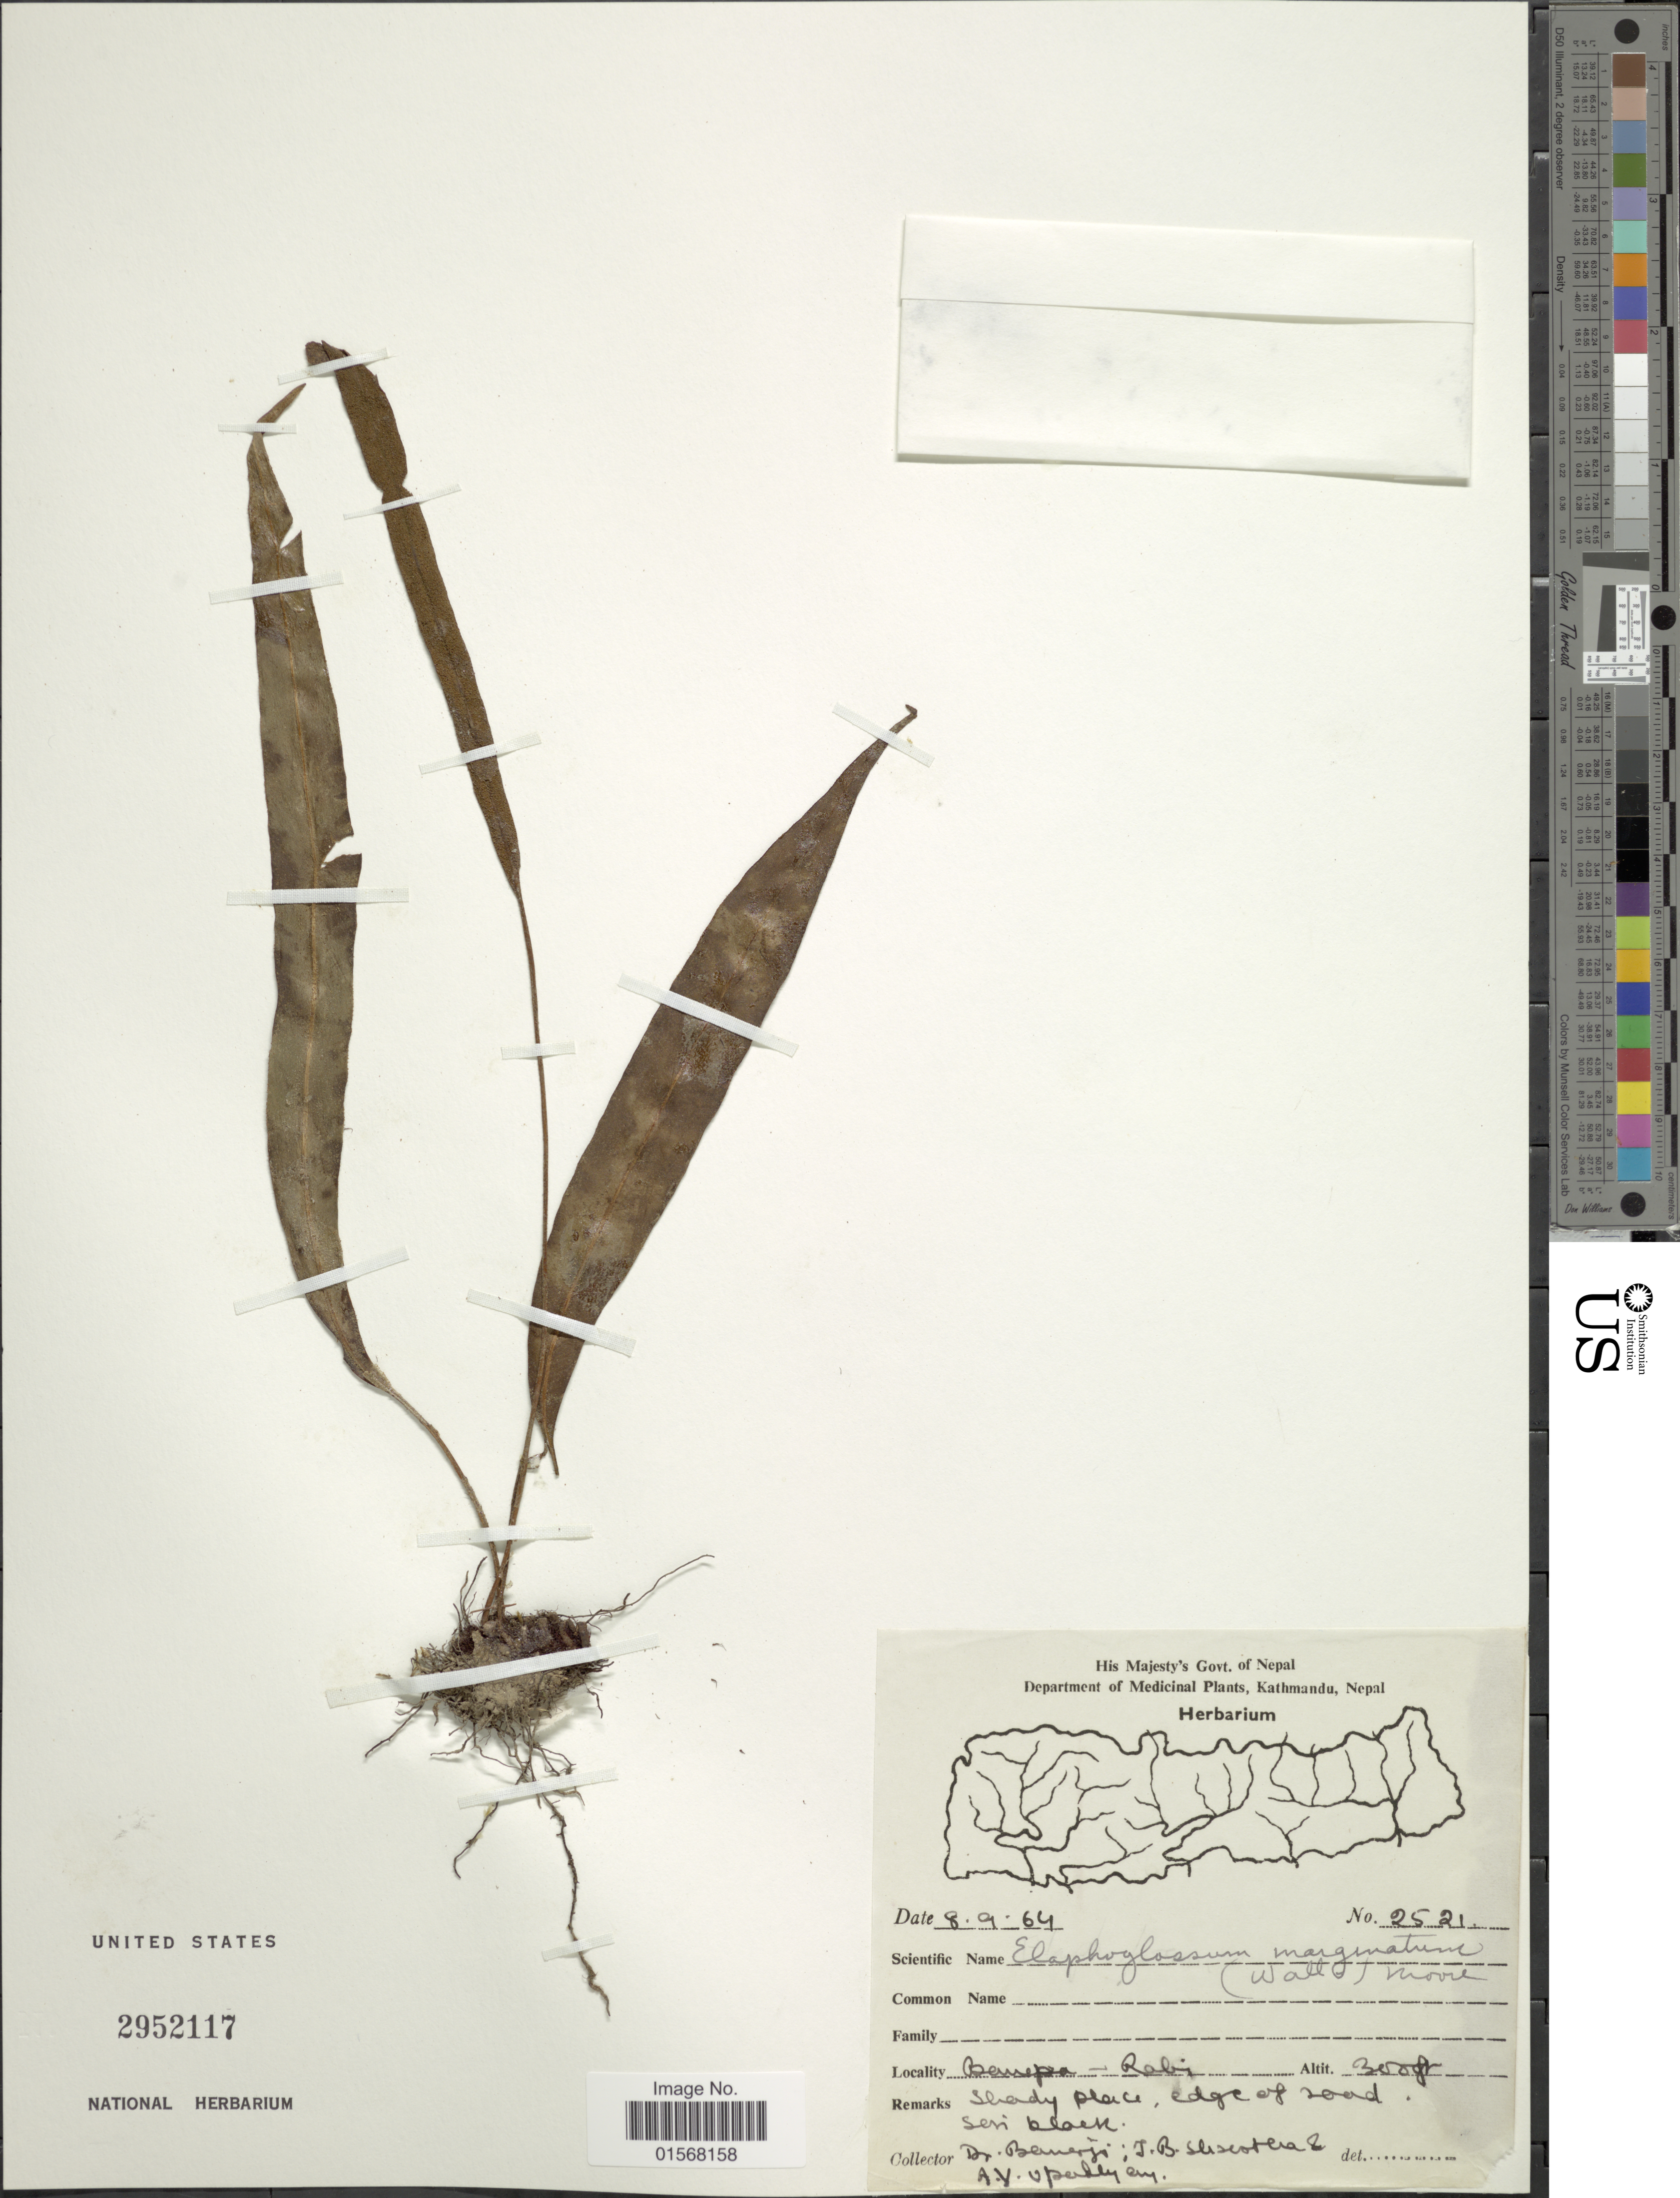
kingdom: Plantae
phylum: Tracheophyta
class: Polypodiopsida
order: Polypodiales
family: Dryopteridaceae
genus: Elaphoglossum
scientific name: Elaphoglossum marginatum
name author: (Wall. ex Fée) T. Moore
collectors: -. Banerjee, T. B. Shrestha & A. V. Upadhyay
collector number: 2521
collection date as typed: Transcribed d/m/y: 8/9/64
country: Nepal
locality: Banepa- Rabi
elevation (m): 91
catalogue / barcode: US 2952117